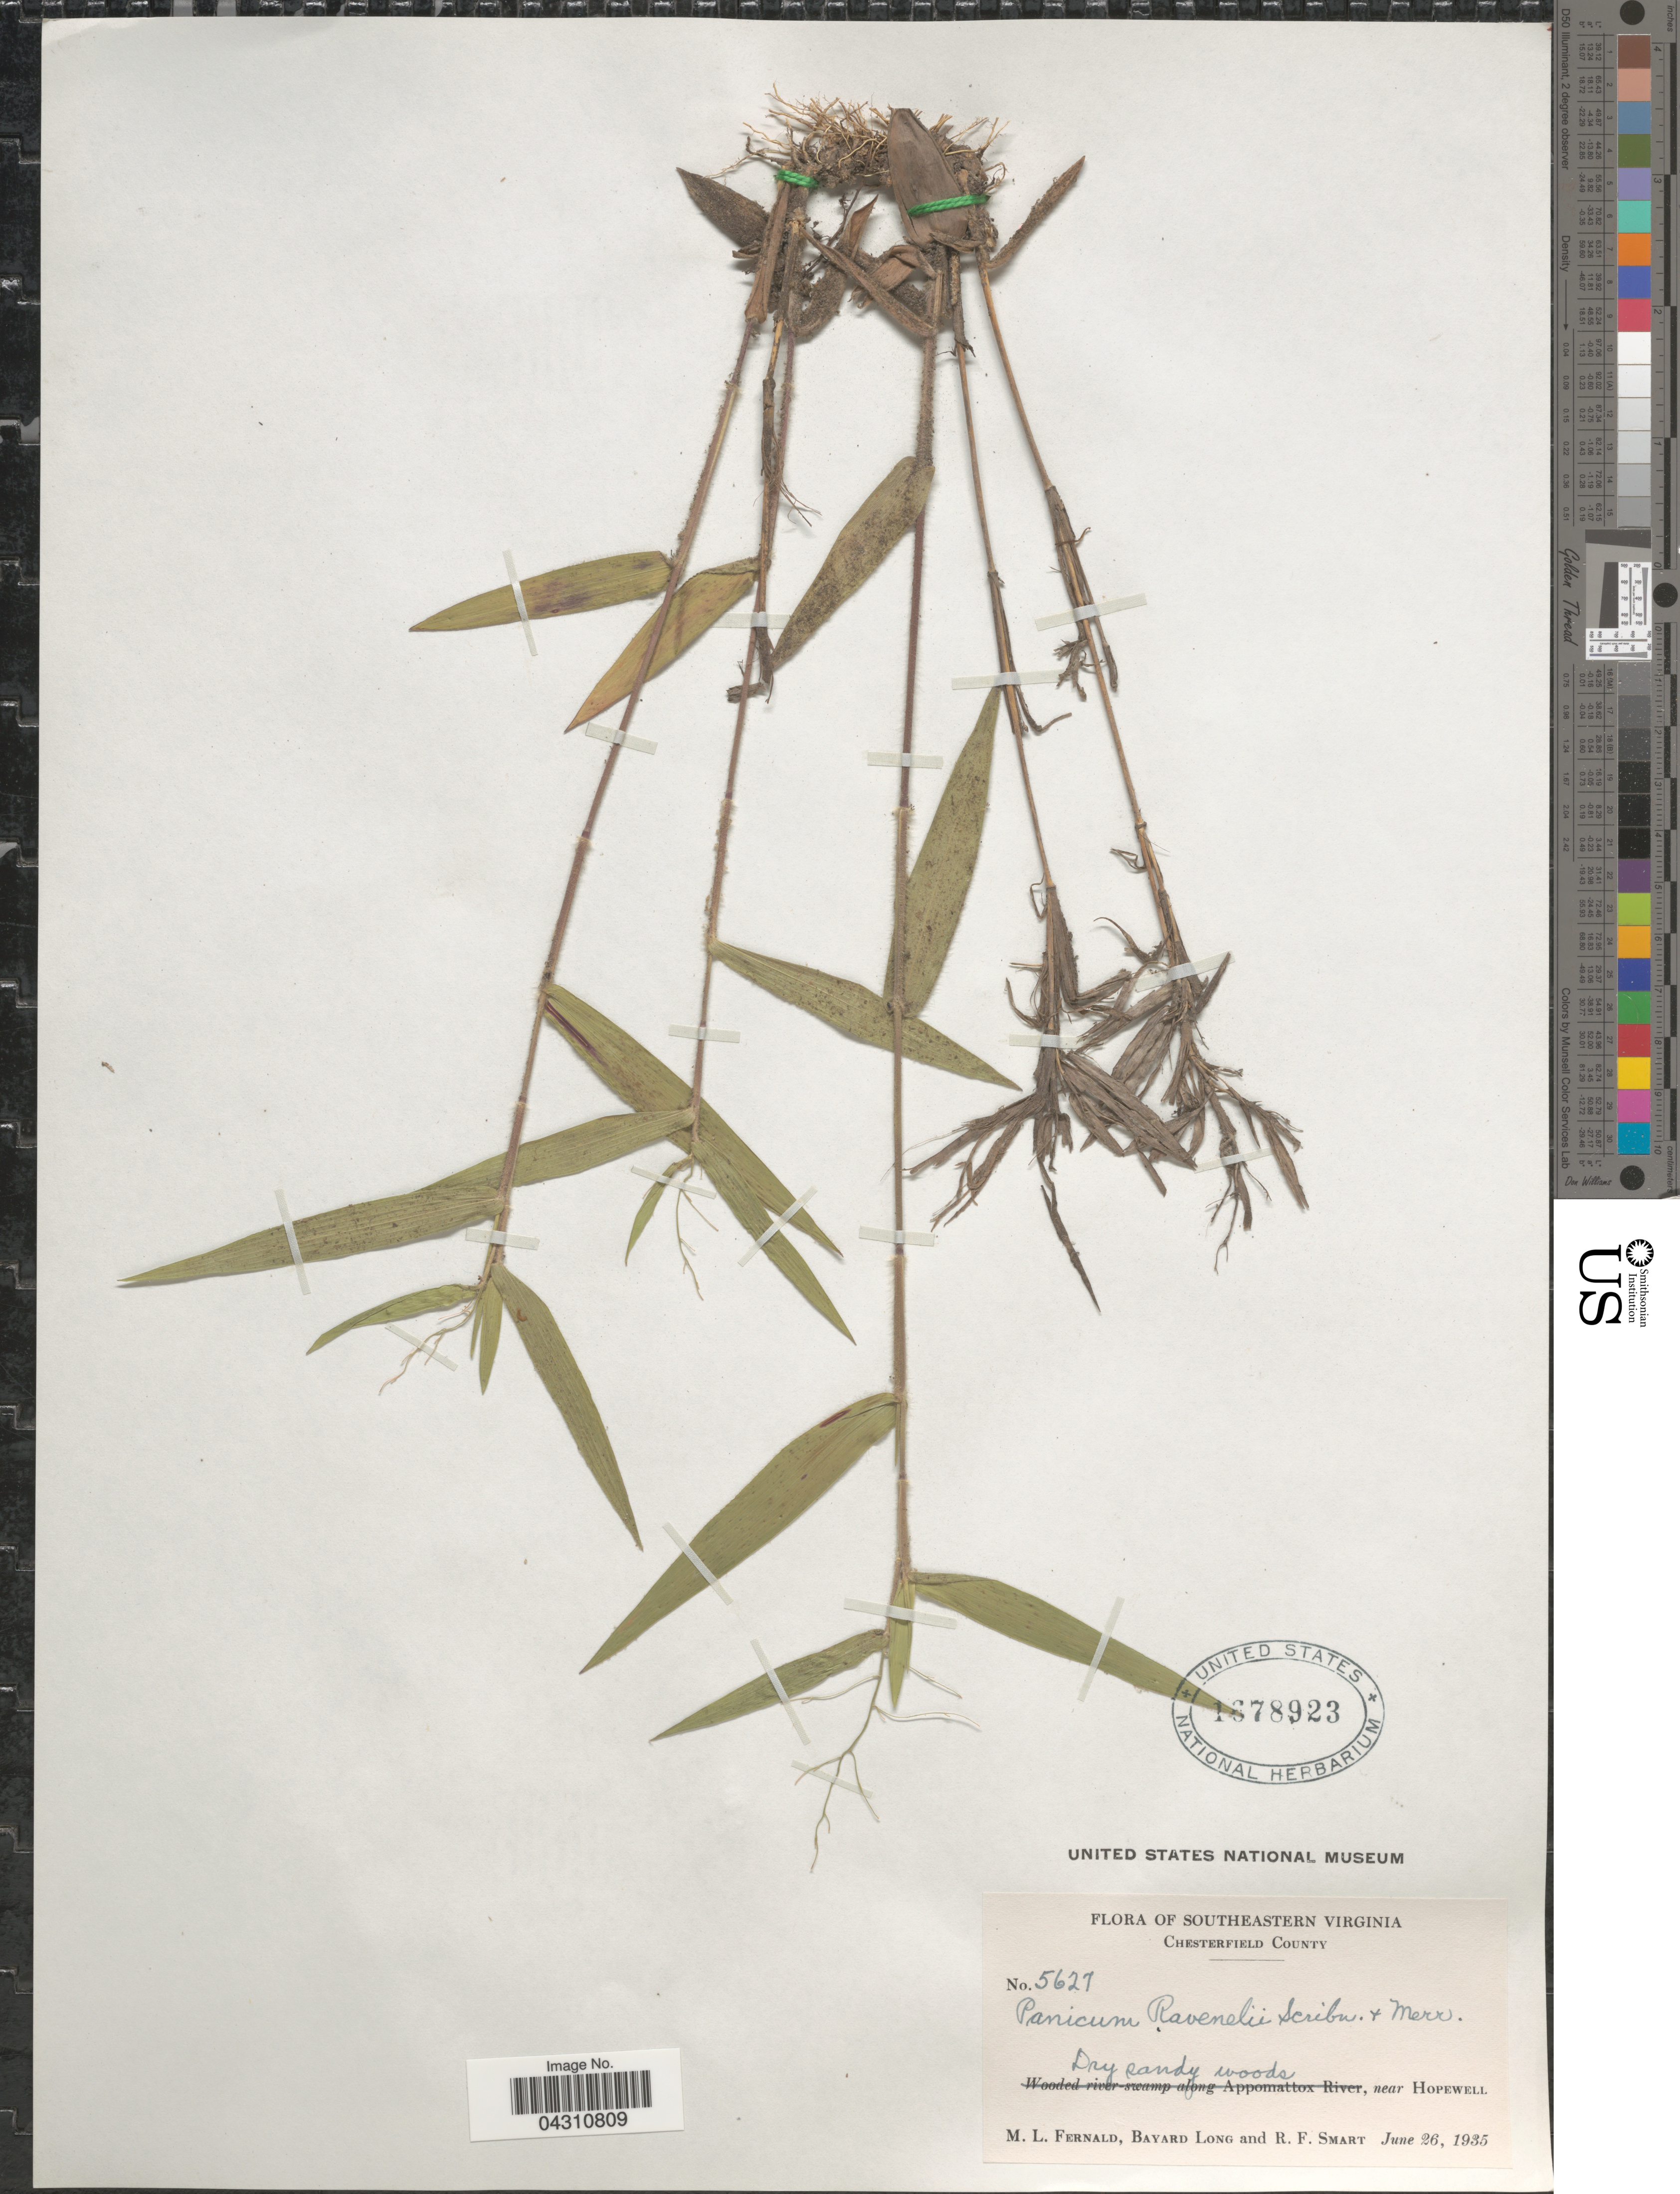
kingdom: Plantae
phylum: Tracheophyta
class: Liliopsida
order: Poales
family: Poaceae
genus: Dichanthelium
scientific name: Dichanthelium ravenelii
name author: (Scribn. & Merr.) Gould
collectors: M. L. Fernald & B. Long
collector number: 5627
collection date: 1935-06-26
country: United States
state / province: Virginia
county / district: Chesterfield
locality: Southeastern Virginia. Chesterfield County. Dry sandy woods, near Hopewell.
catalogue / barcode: US 1878923